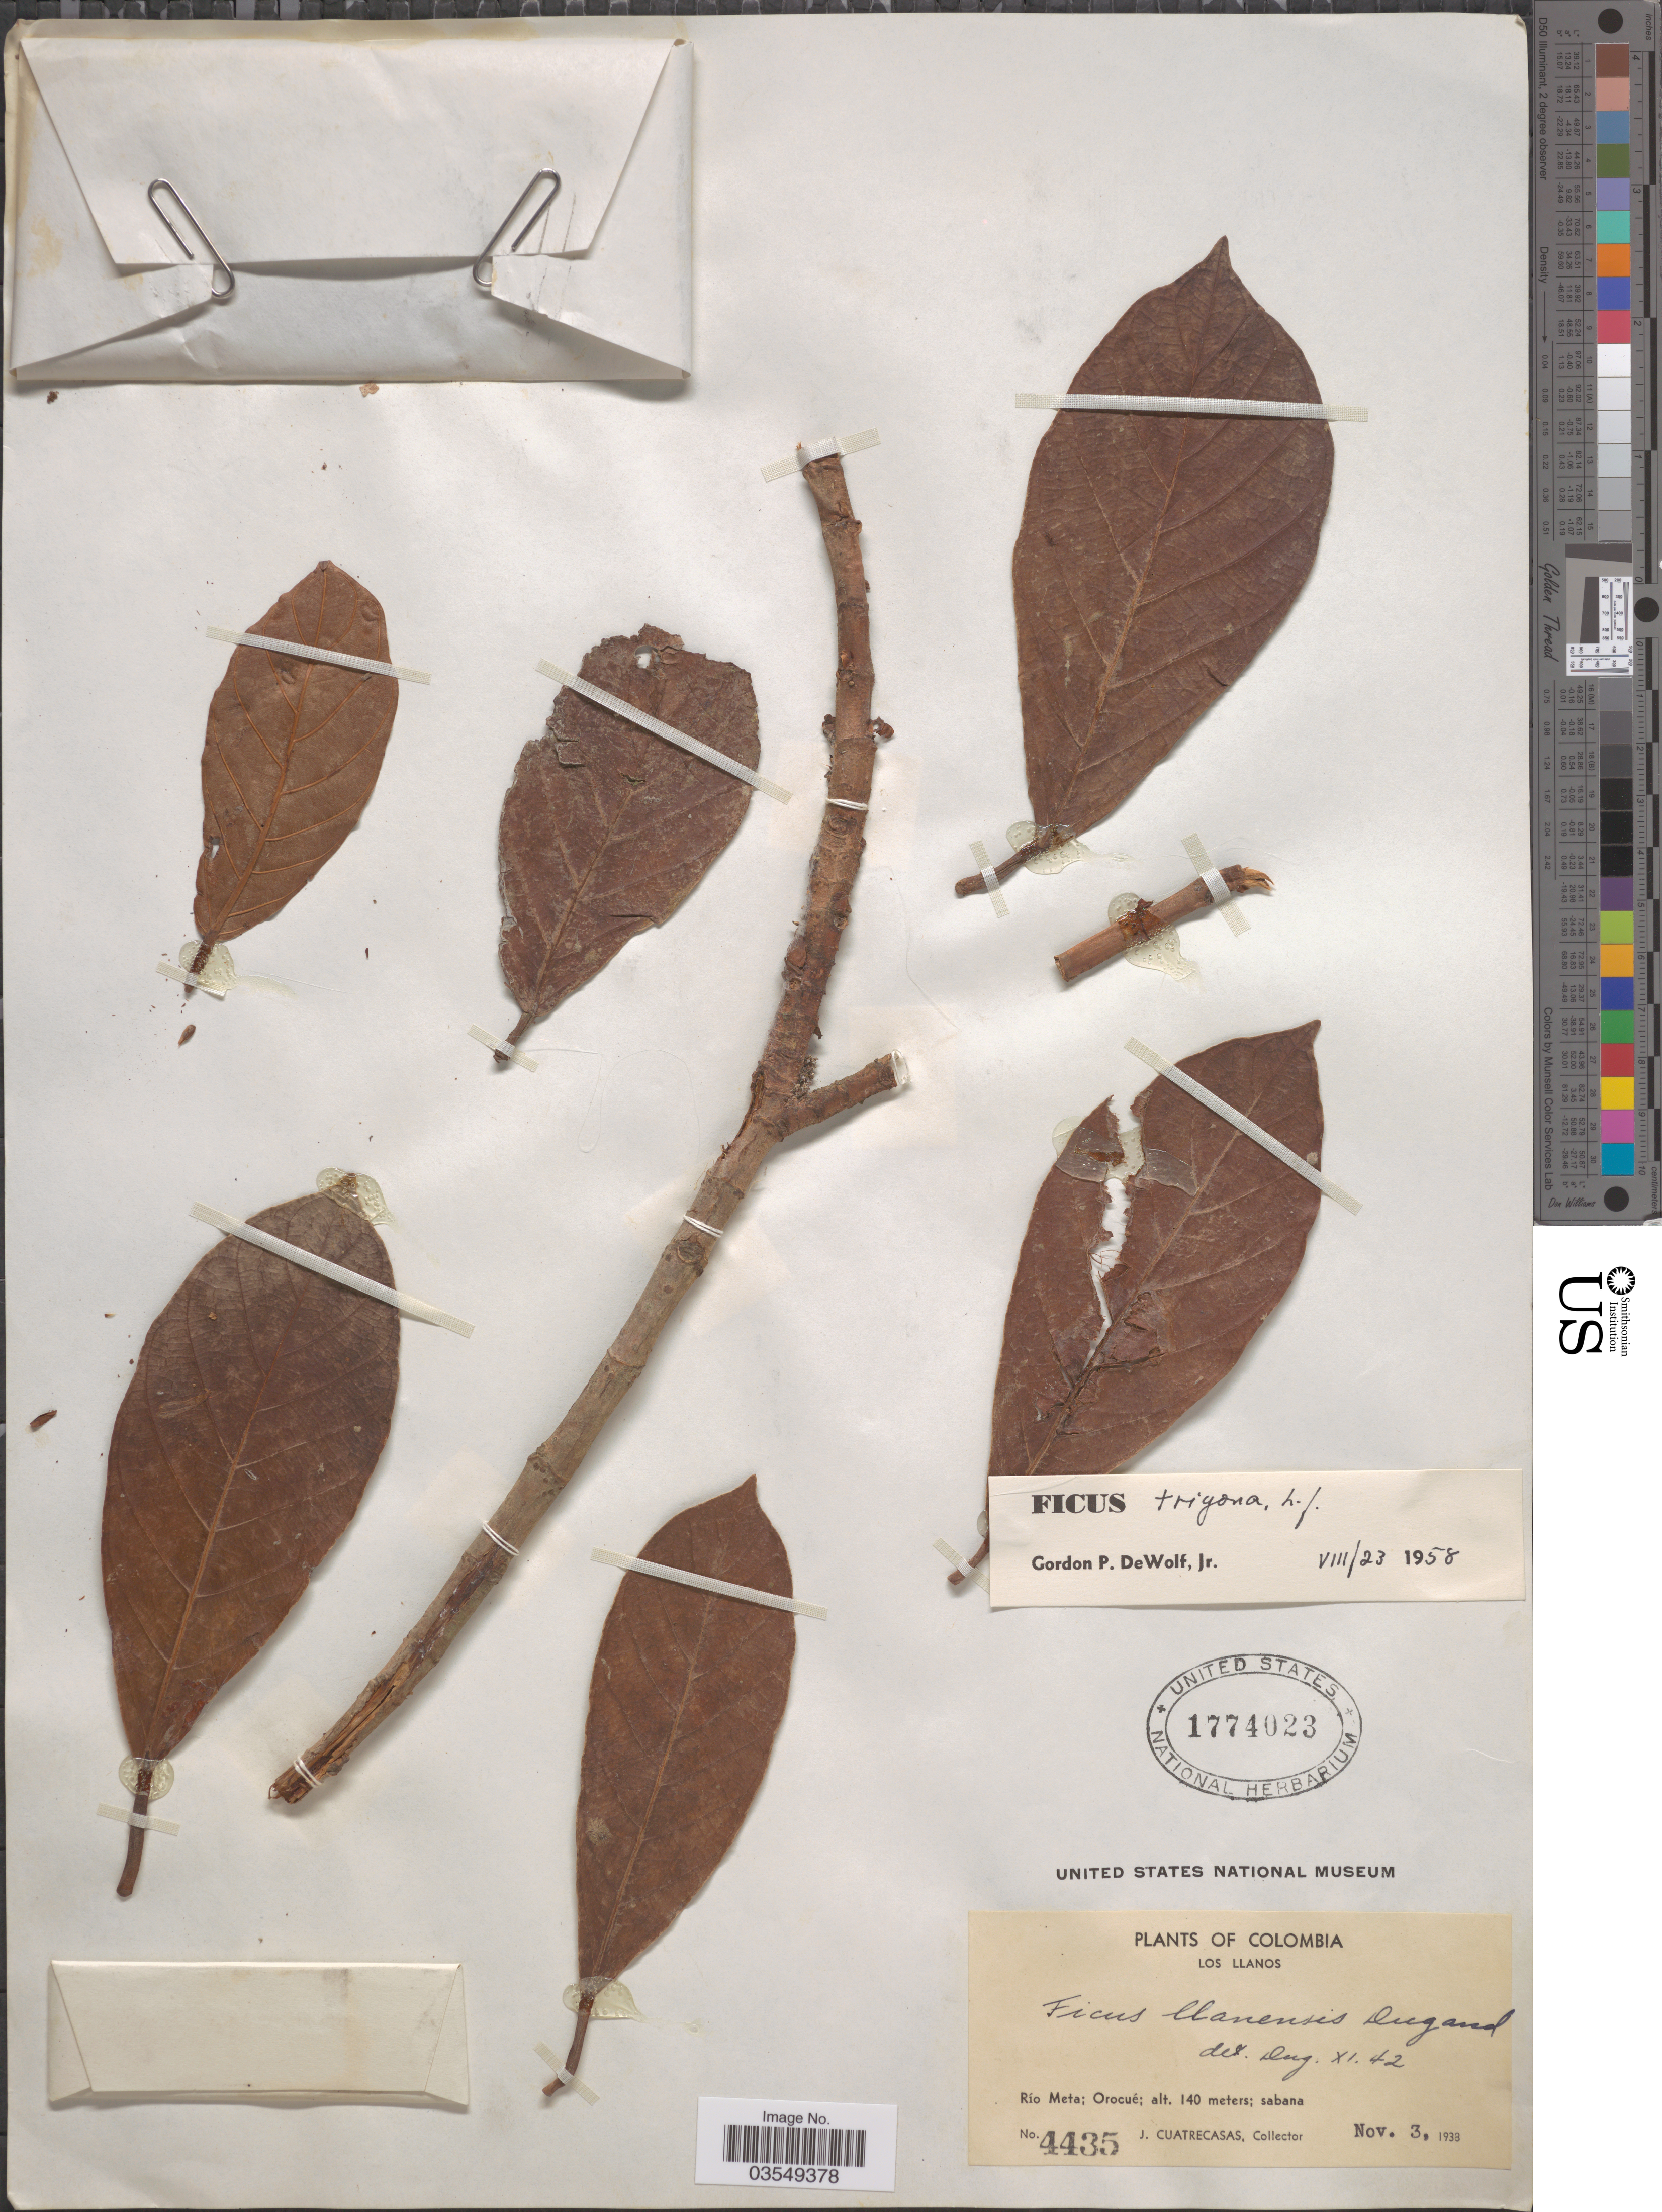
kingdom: Plantae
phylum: Tracheophyta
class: Magnoliopsida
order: Rosales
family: Moraceae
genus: Ficus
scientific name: Ficus trigona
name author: L. f.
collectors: J. Cuatrecasas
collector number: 4435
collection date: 1938-11-03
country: Colombia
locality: Los Llanos. Río Meta; Orocué.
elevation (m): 140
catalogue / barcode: US 1774023